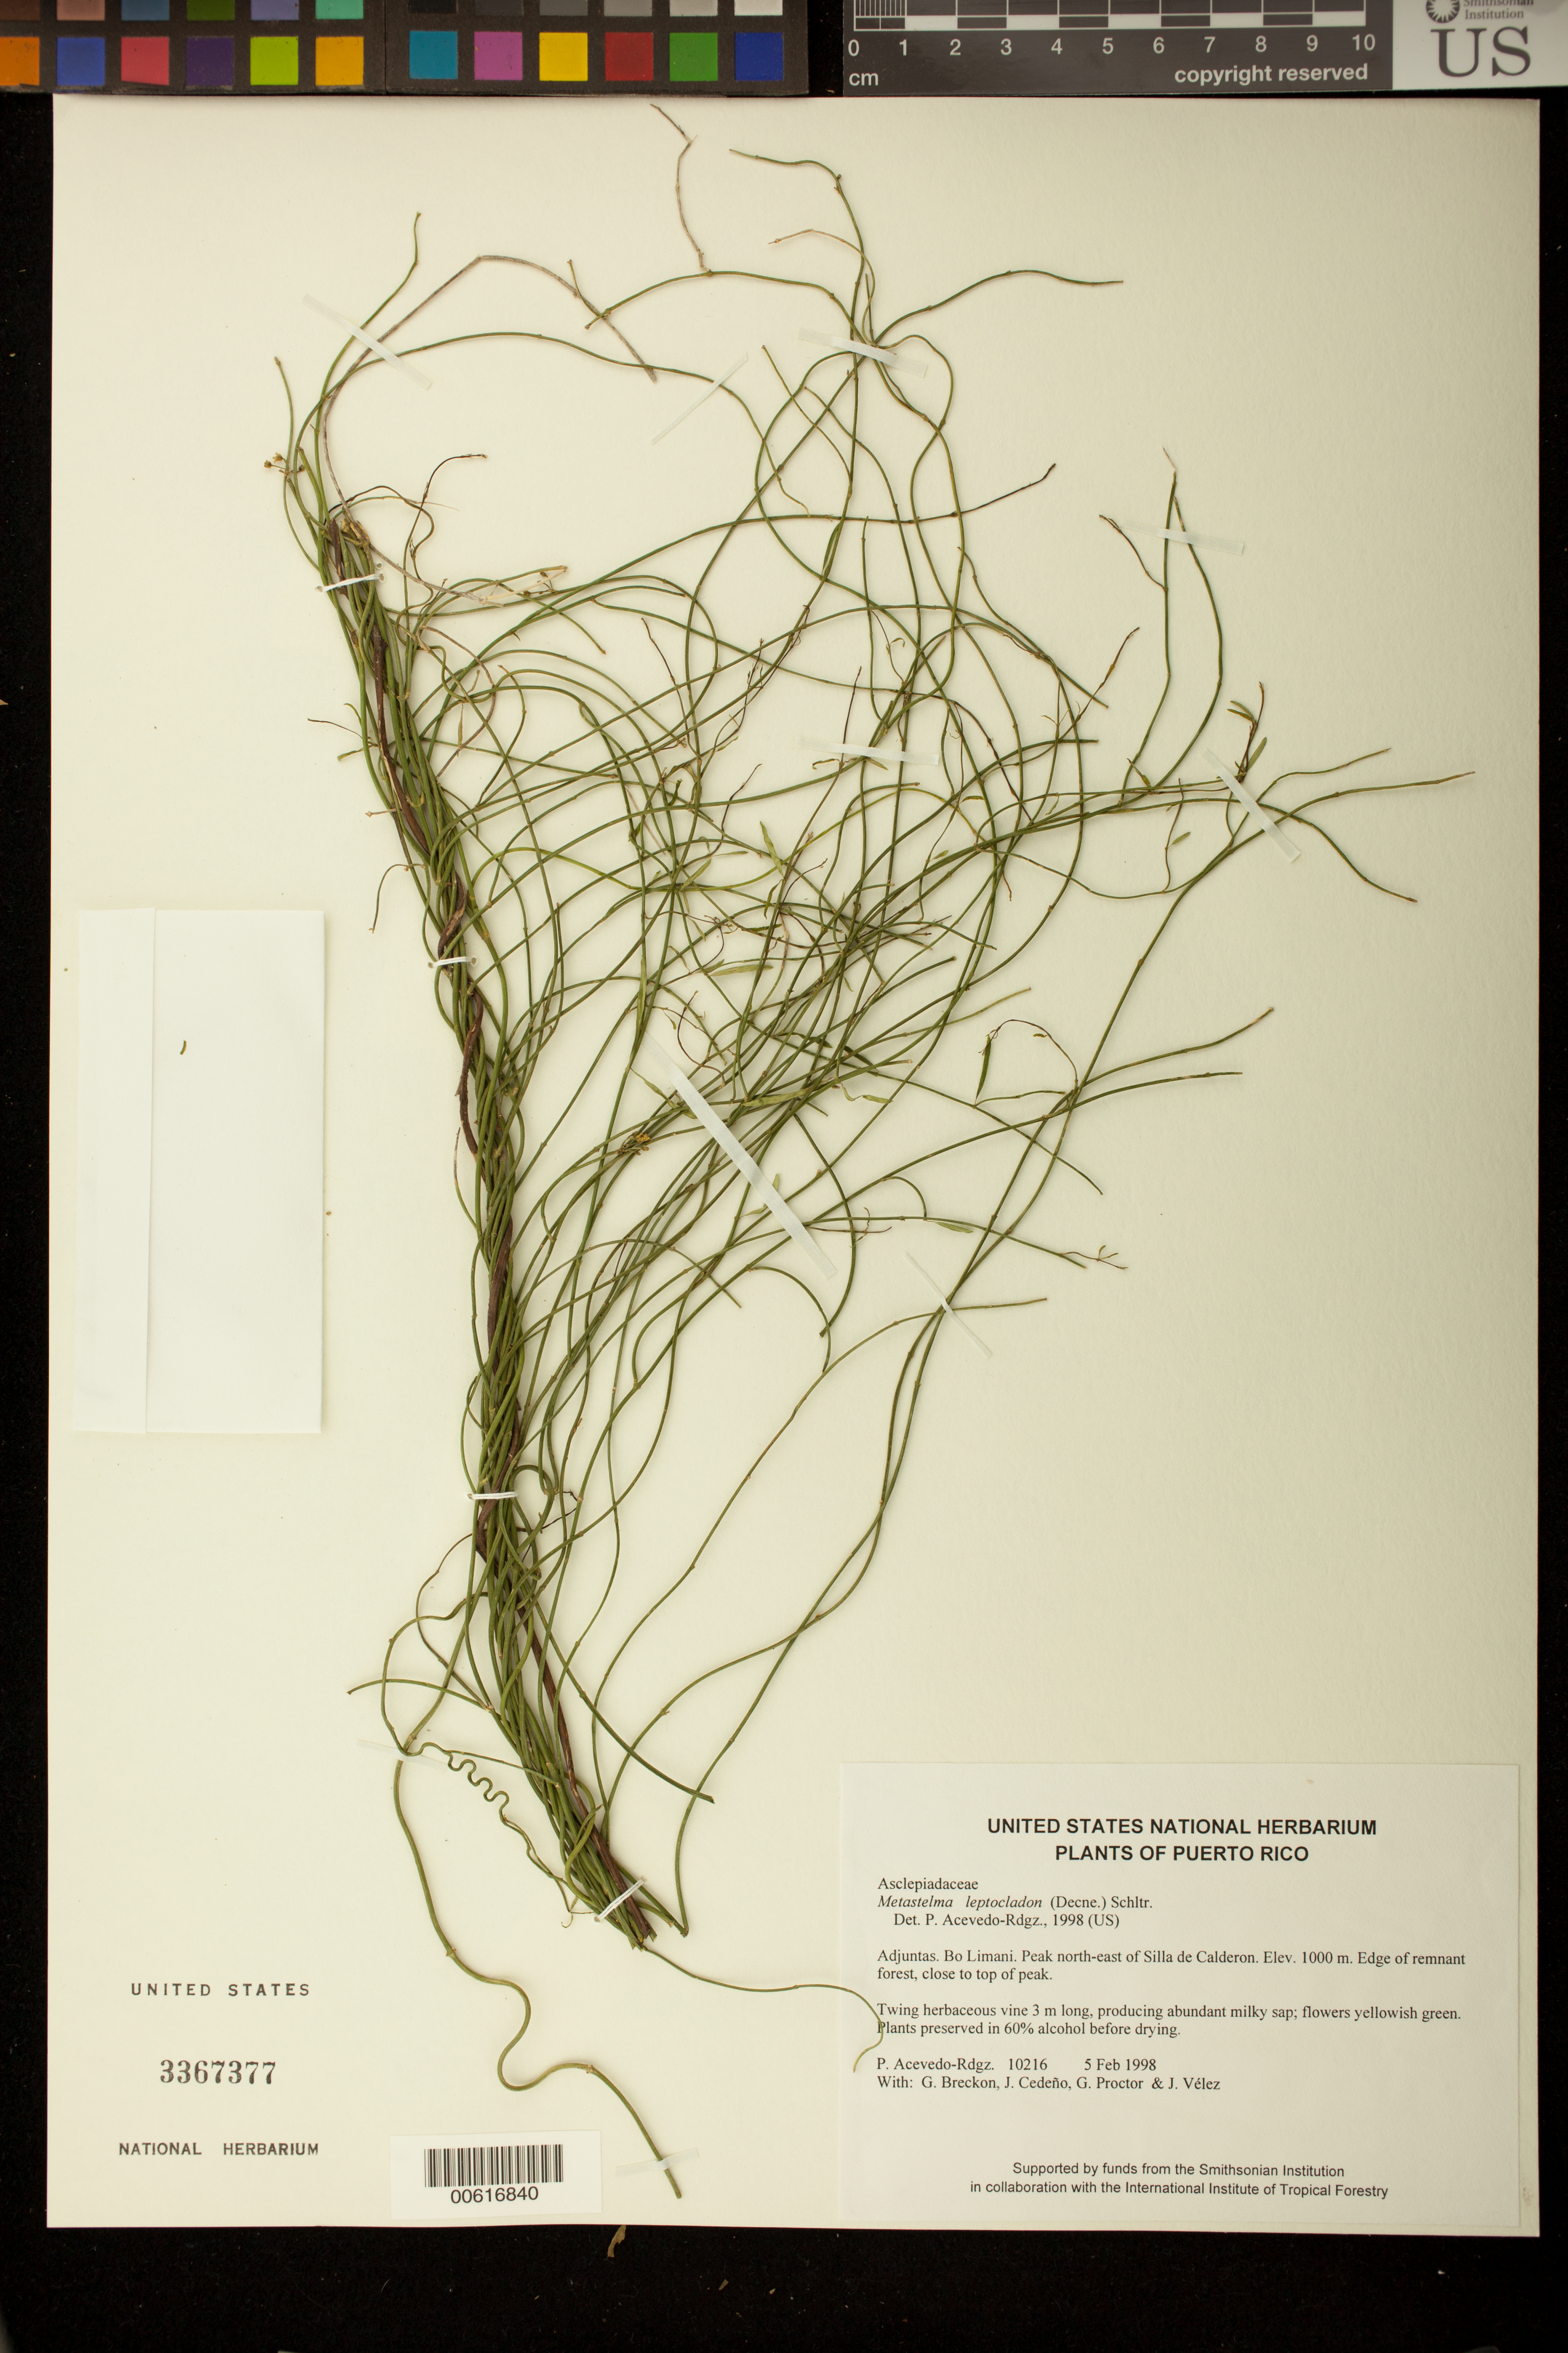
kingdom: Plantae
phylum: Tracheophyta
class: Magnoliopsida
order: Gentianales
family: Apocynaceae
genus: Metastelma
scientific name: Metastelma leptocladum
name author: (Decne.) Schltr.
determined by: Acevedo-Rodríguez, P., (BOT), Smithsonian Institution - National Museum of Natural History (UNITED STATES)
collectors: P. Acevedo-Rodr., G. J. Breckon, J. A. Cedeño M., G. R. Proctor & J. Vélez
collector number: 10216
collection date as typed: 05 Feb 1998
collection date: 1998-02-05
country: Puerto Rico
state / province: Adjuntas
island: Puerto Rico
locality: Adjuntas; Bo. Limani; Peak north-east of Silla de Calderon.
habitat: Edge of remnant forest, close to top of peak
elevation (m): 1000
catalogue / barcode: US 3367377